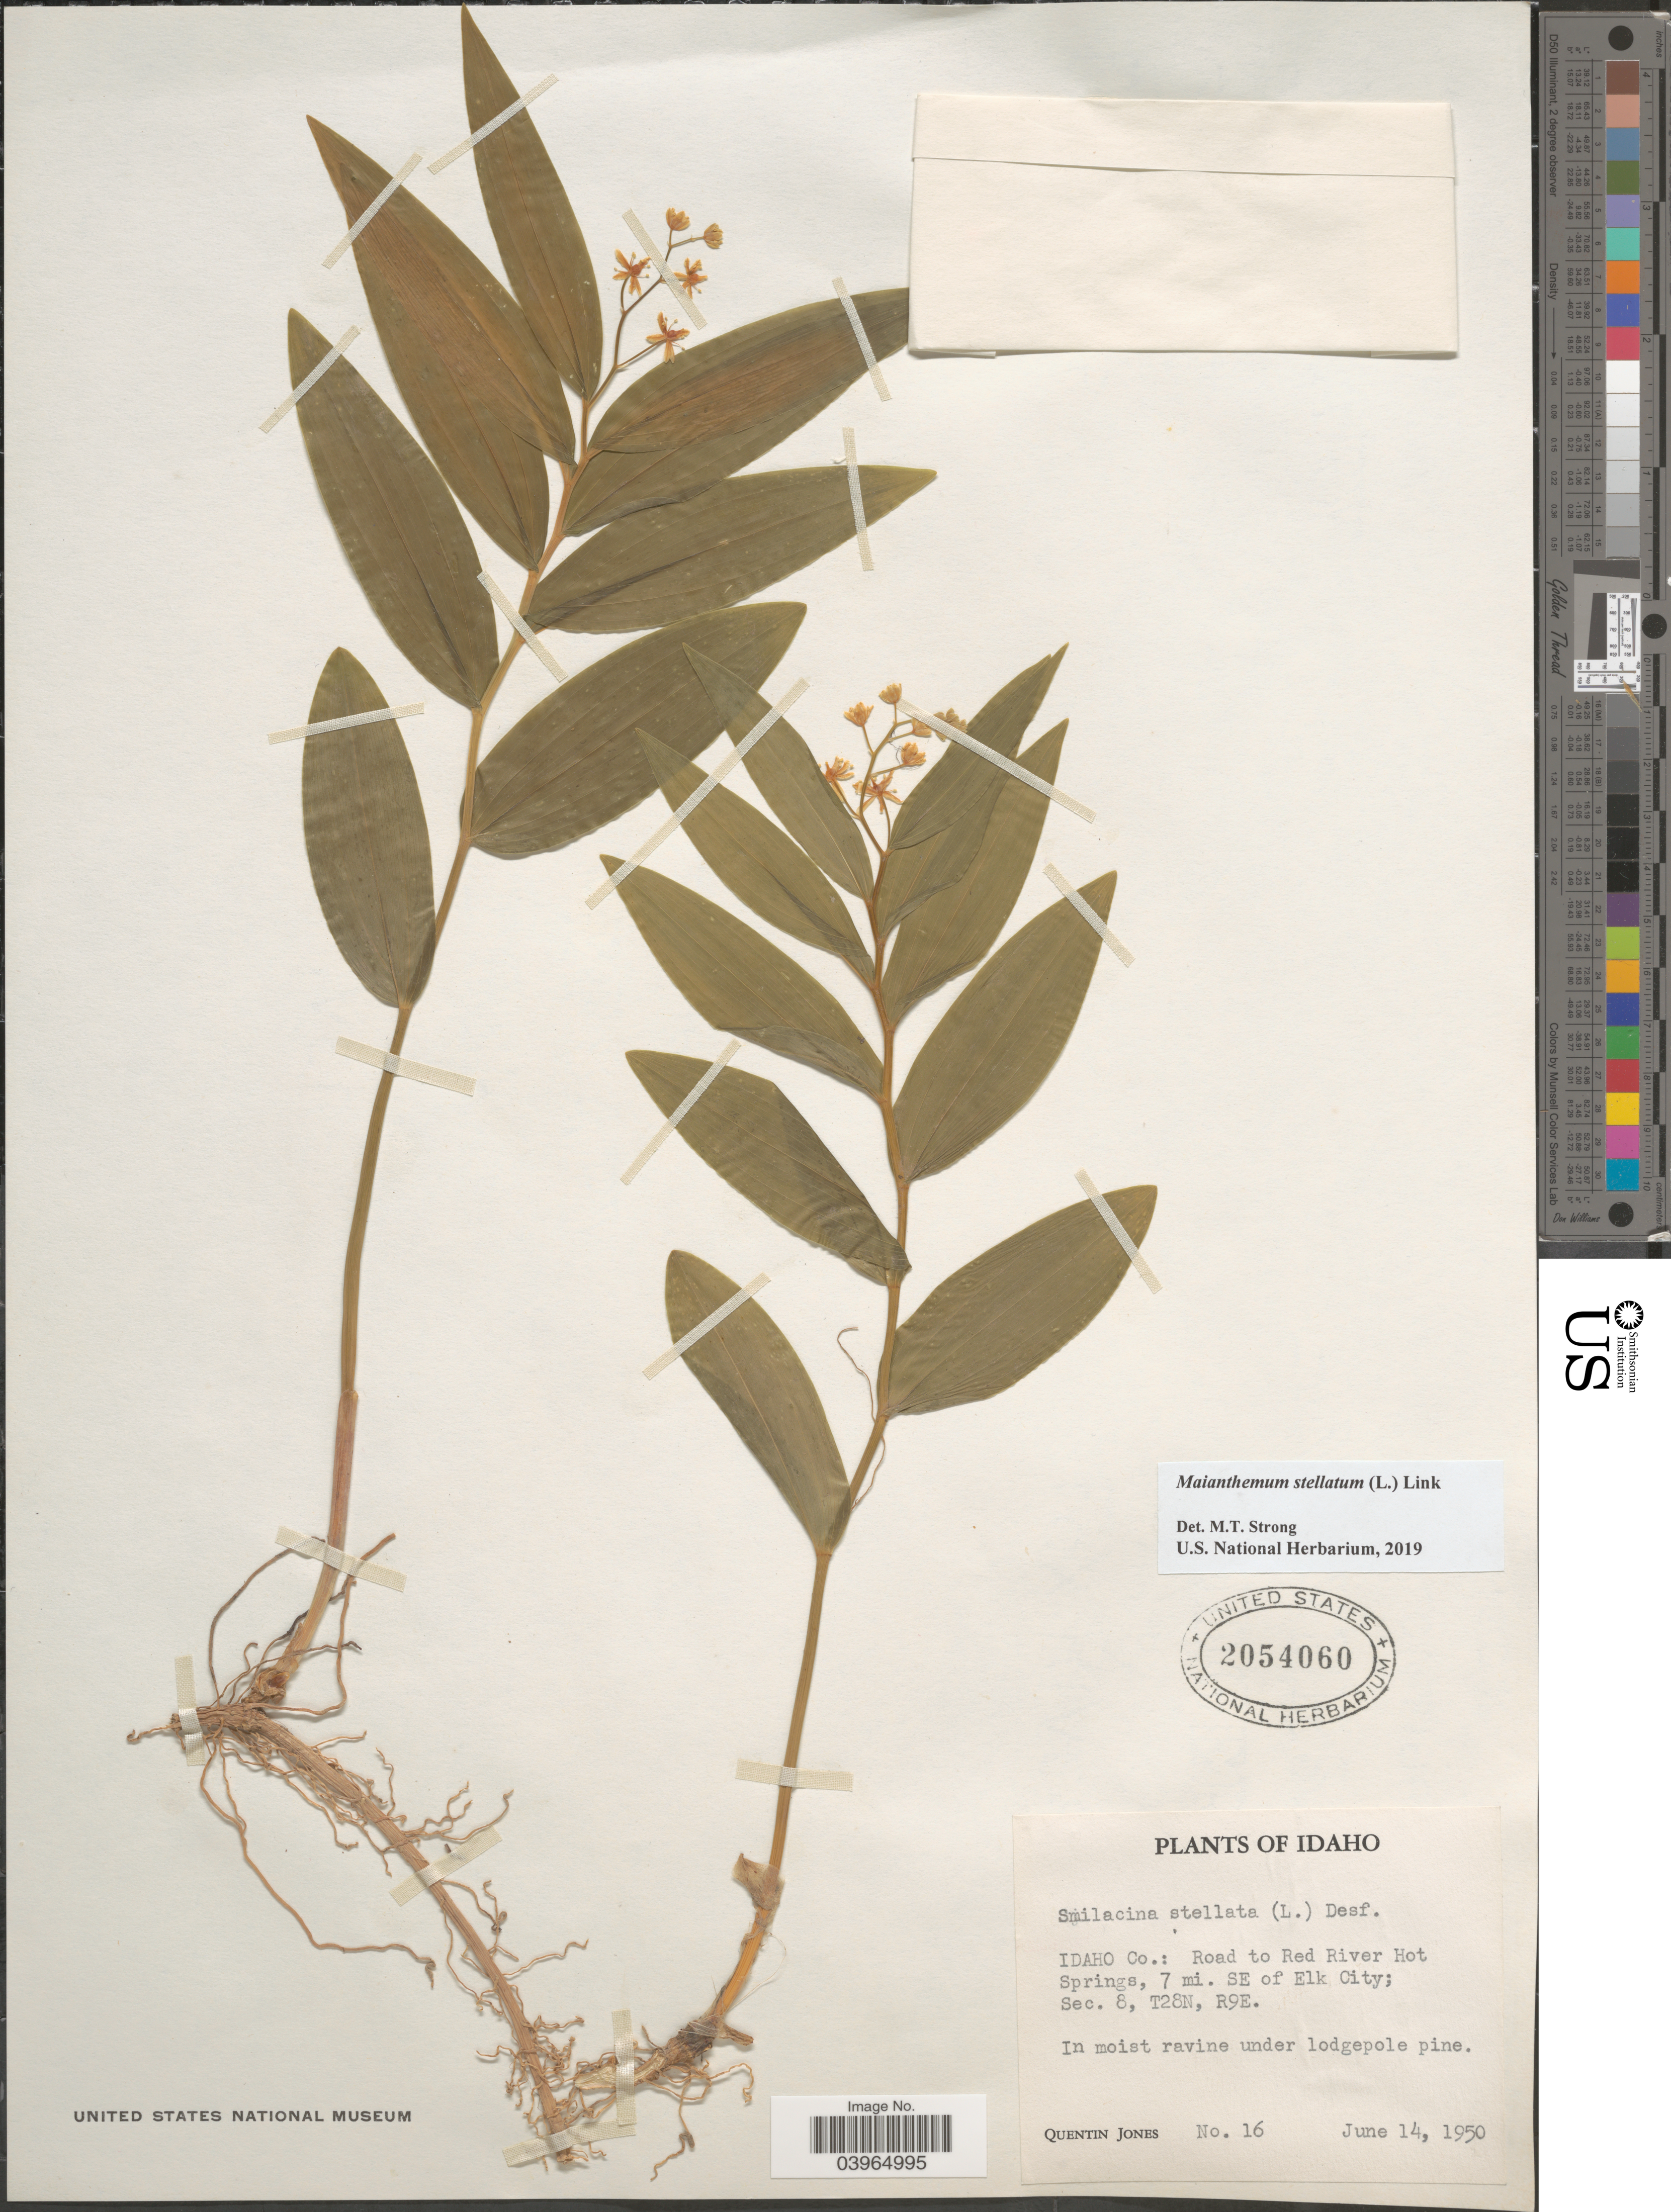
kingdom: Plantae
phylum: Tracheophyta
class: Liliopsida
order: Asparagales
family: Asparagaceae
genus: Maianthemum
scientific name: Maianthemum stellatum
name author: (L.) Link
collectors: Q. Jones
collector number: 16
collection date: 1950-06-14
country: United States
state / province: Idaho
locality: Idaho Co.: Road to Red River Hot Springs, 7 mi. SE of Elk City; Sec. 8, T28N, R9E. In moist ravine under lodgepole pine.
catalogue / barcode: US 2054060